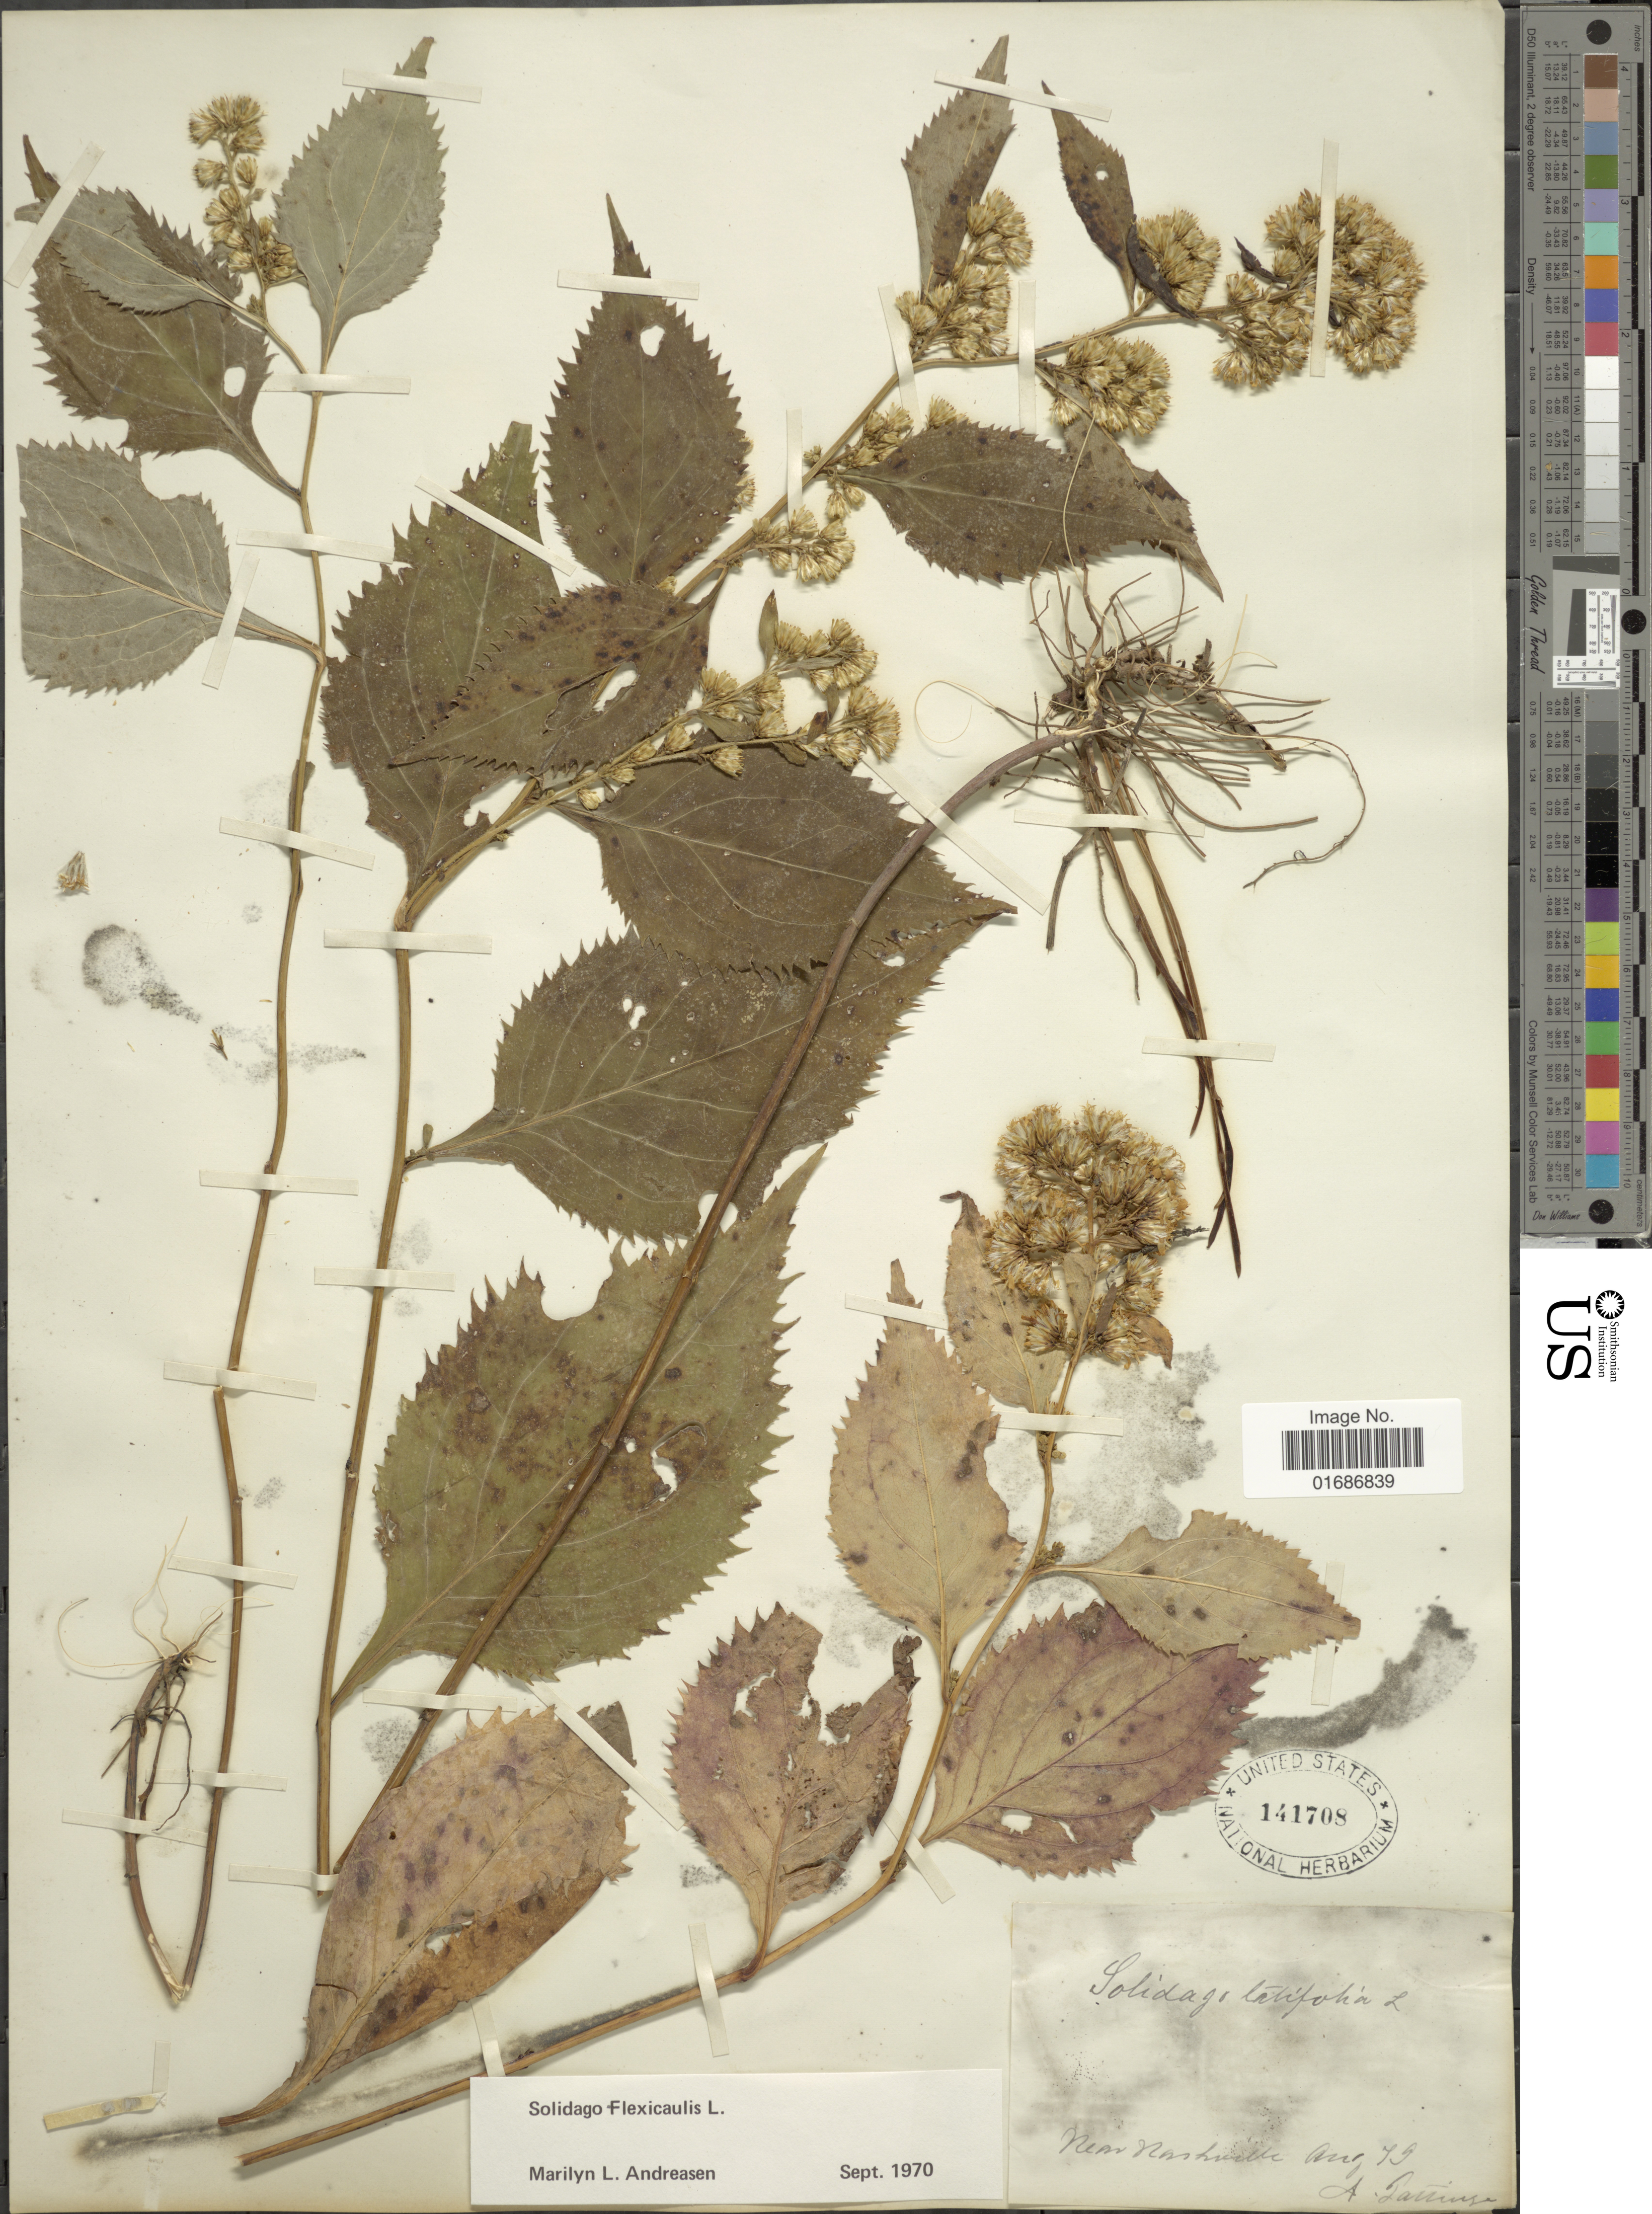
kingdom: Plantae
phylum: Tracheophyta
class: Magnoliopsida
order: Asterales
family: Asteraceae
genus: Solidago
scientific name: Solidago flexicaulis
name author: L.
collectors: A. Gattinger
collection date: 1879-08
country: United States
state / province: Tennessee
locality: Near Nashville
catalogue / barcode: US 141708